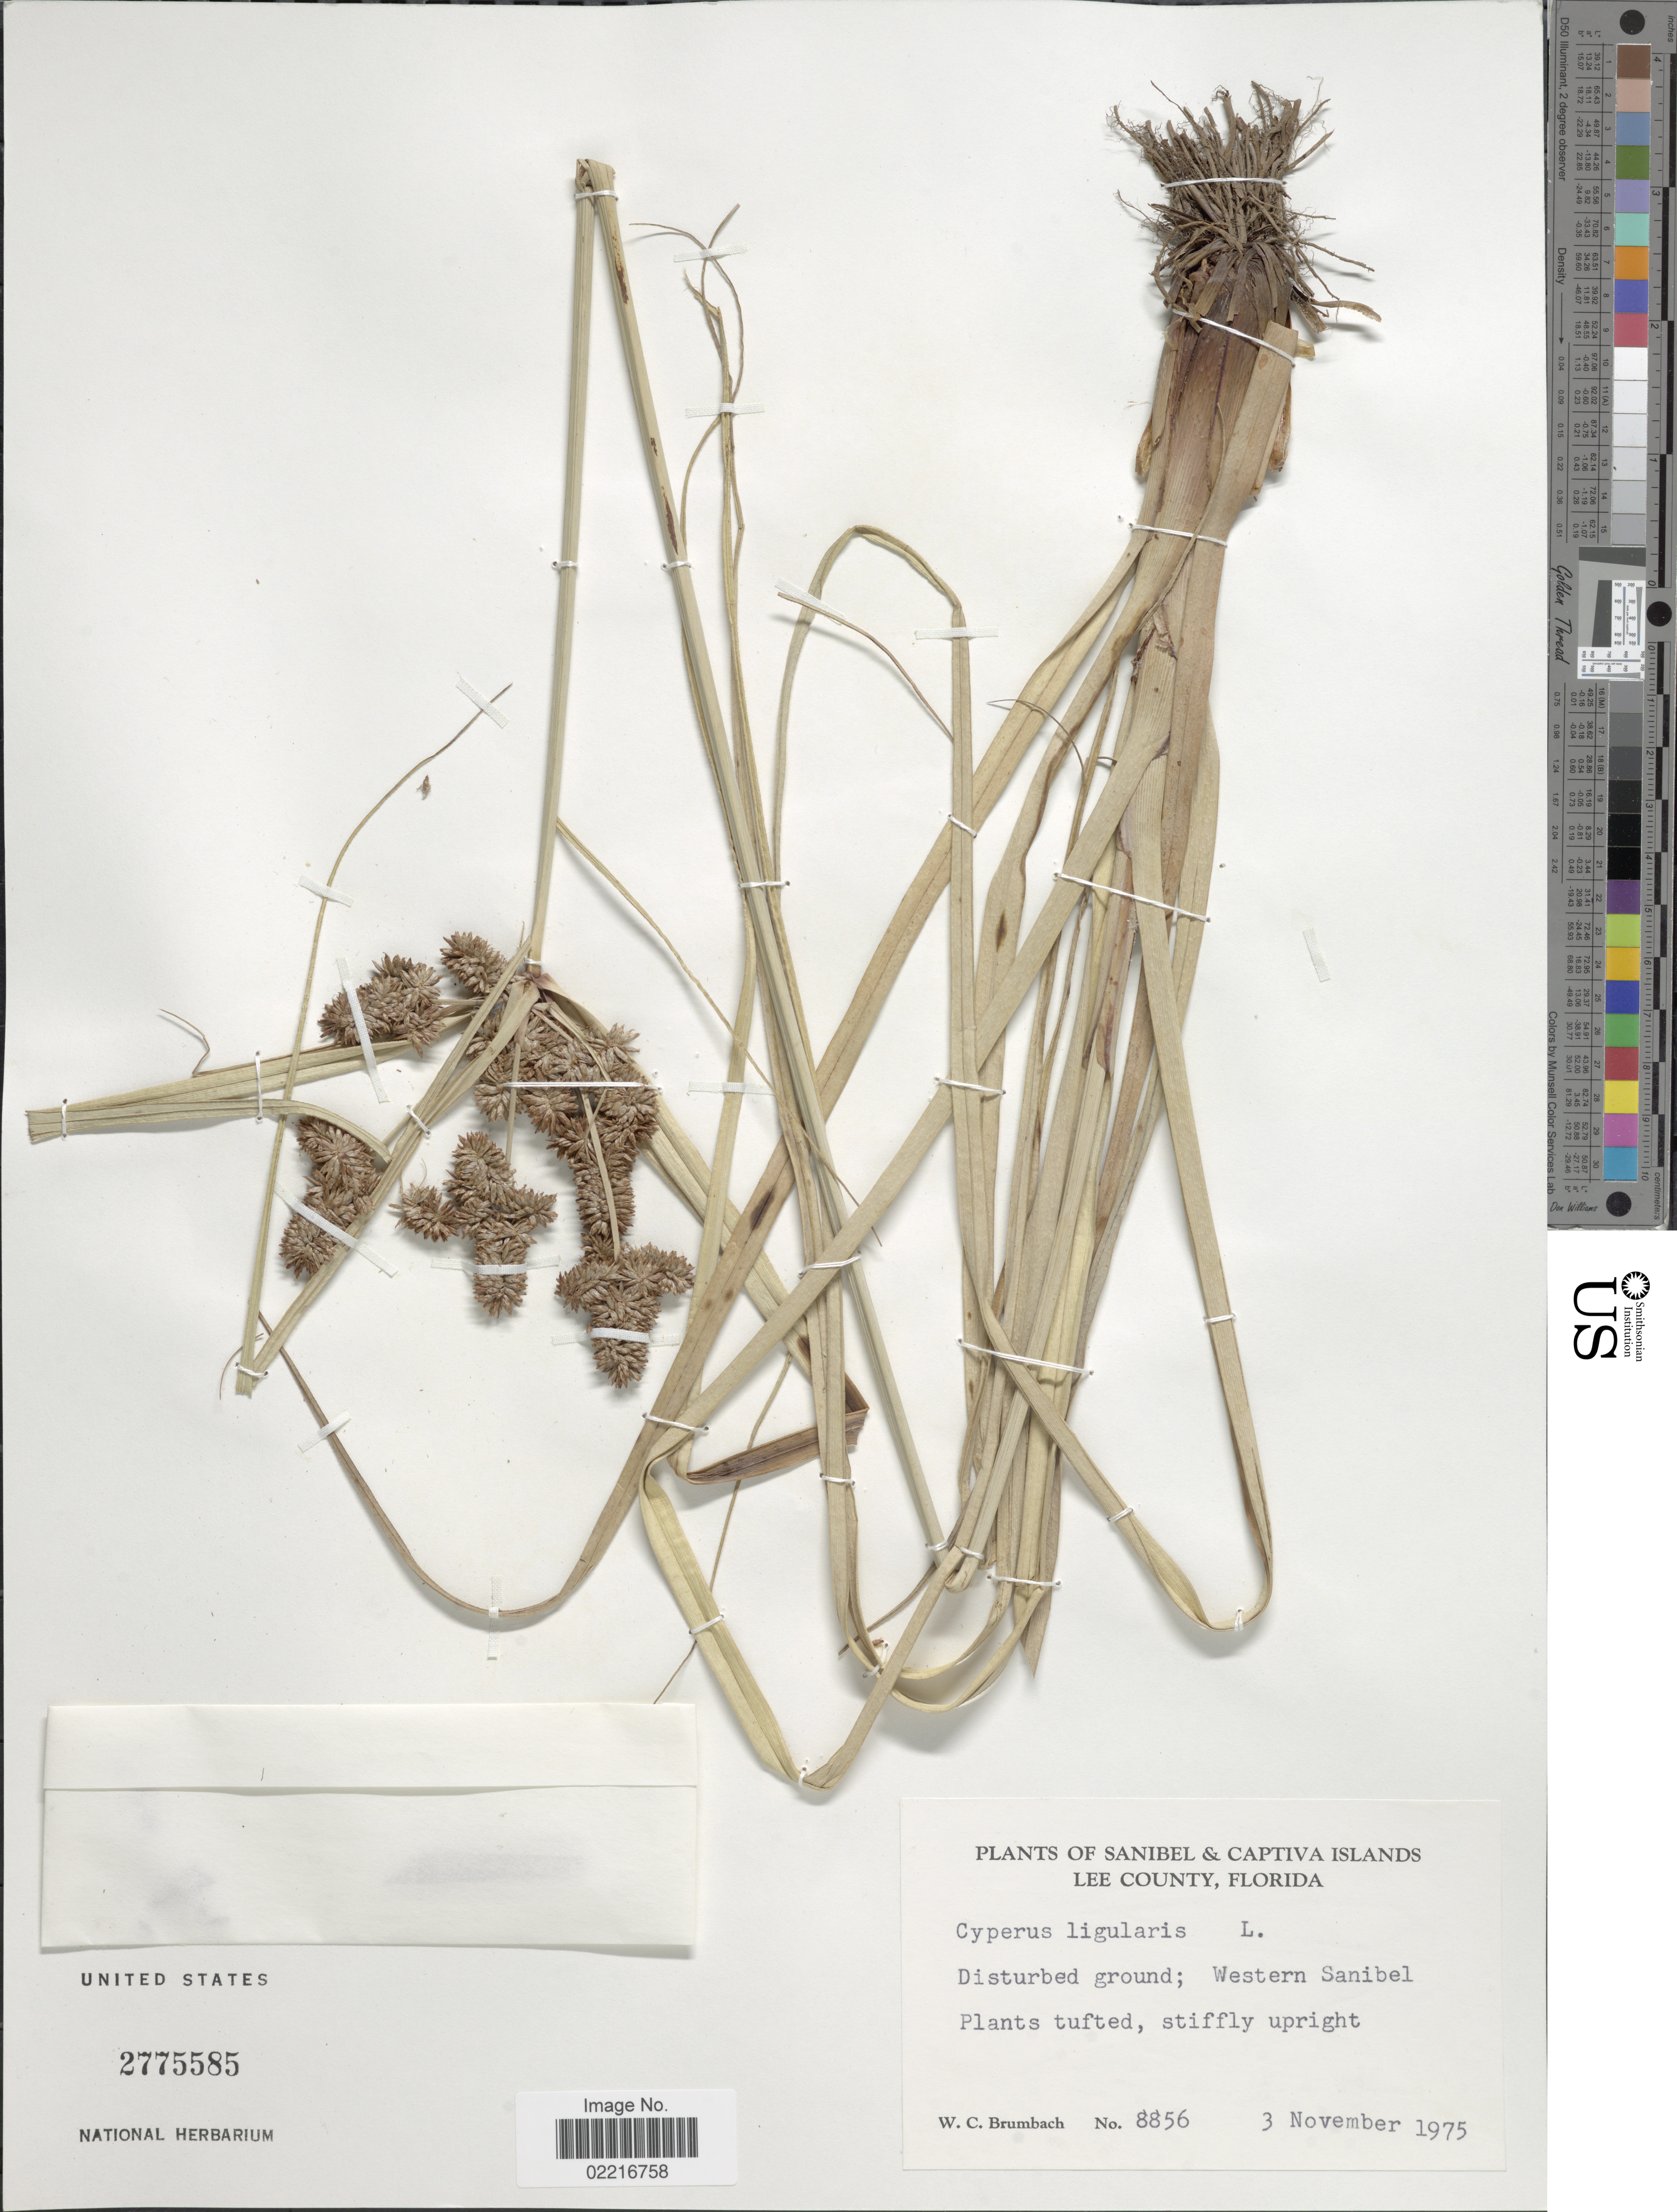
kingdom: Plantae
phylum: Tracheophyta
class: Liliopsida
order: Poales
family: Cyperaceae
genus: Cyperus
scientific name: Cyperus ligularis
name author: L.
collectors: W. C. Brumbach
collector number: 8856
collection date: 1975-11-03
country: United States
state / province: Florida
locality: Sanibel & Captiva Islands, Lee County, Western Sanibel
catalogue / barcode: US 2775585